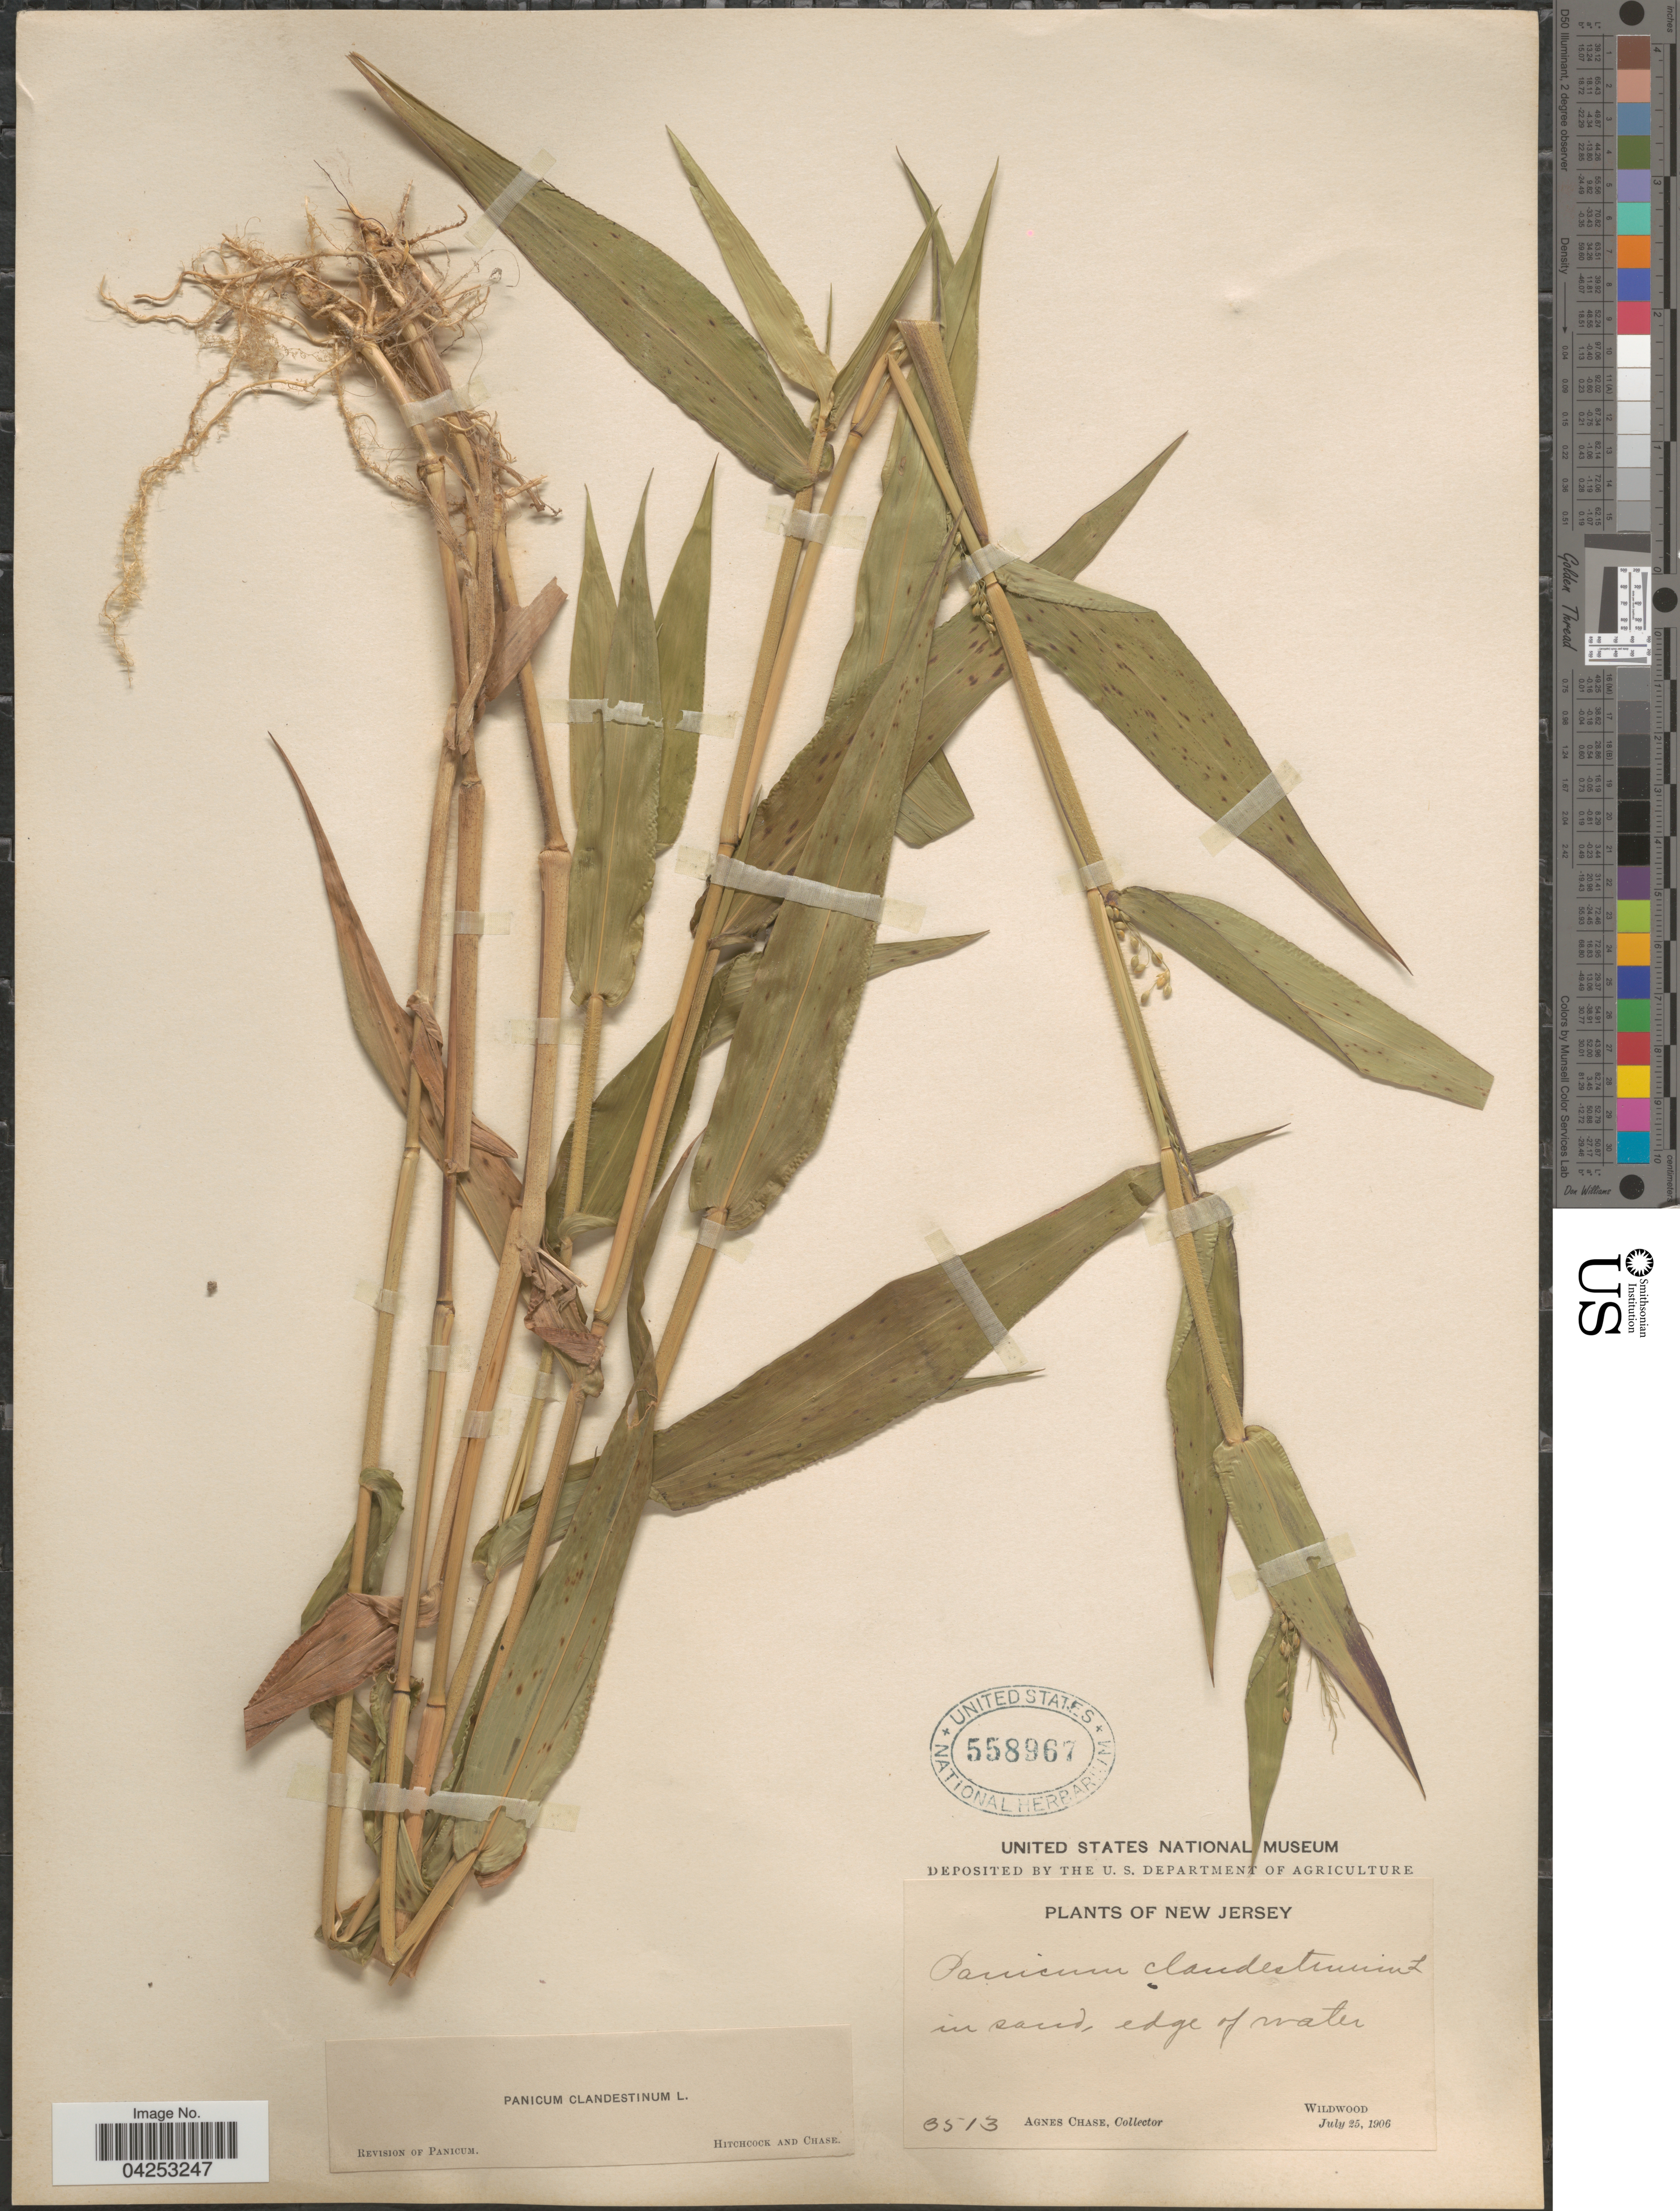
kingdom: Plantae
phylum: Tracheophyta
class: Liliopsida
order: Poales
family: Poaceae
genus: Dichanthelium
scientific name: Dichanthelium clandestinum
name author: (L.) Gould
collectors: A. Chase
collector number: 3513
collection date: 1906-07-25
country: United States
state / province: New Jersey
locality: Wildwood.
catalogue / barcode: US 558967